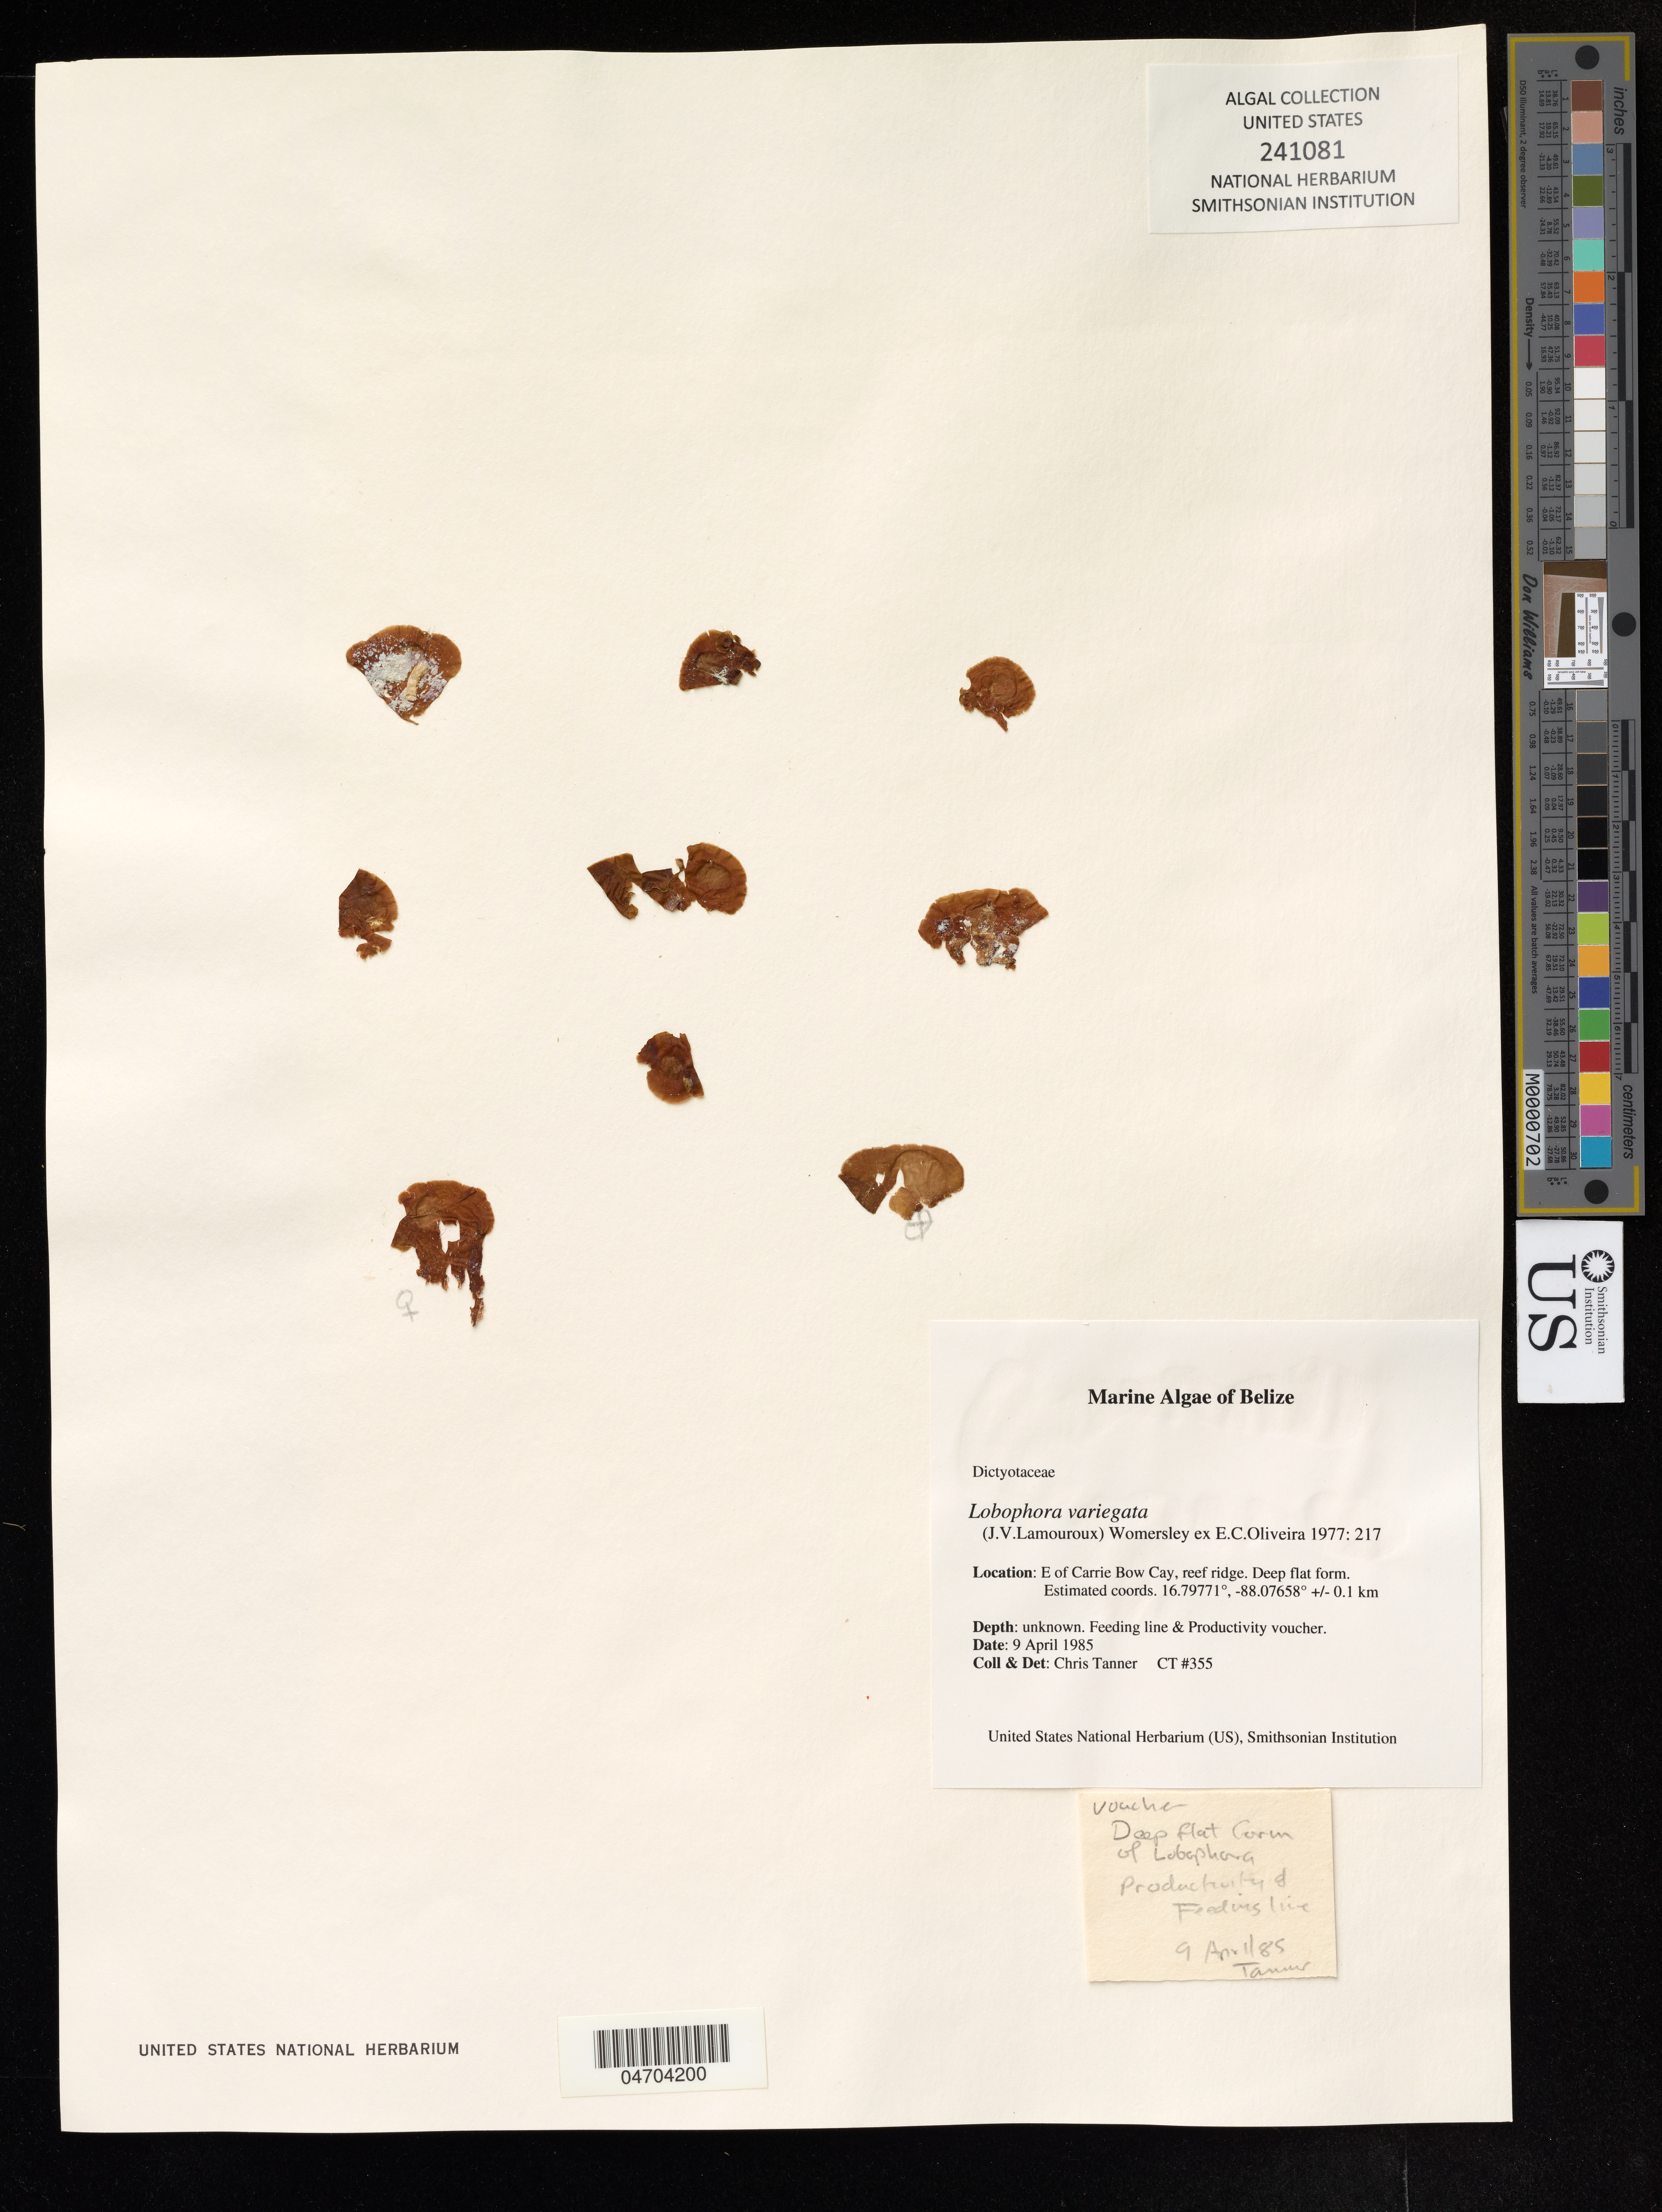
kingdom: Chromista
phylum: Ochrophyta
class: Phaeophyceae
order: Dictyotales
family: Dictyotaceae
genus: Lobophora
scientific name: Lobophora variegata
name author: (J.V.Lamouroux) Womersley & E.C. Oliveira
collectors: C. Tanner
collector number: CT 355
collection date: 1985-04-09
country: Belize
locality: E of Carrie Bow Cay, reef ridge.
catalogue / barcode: US 241081